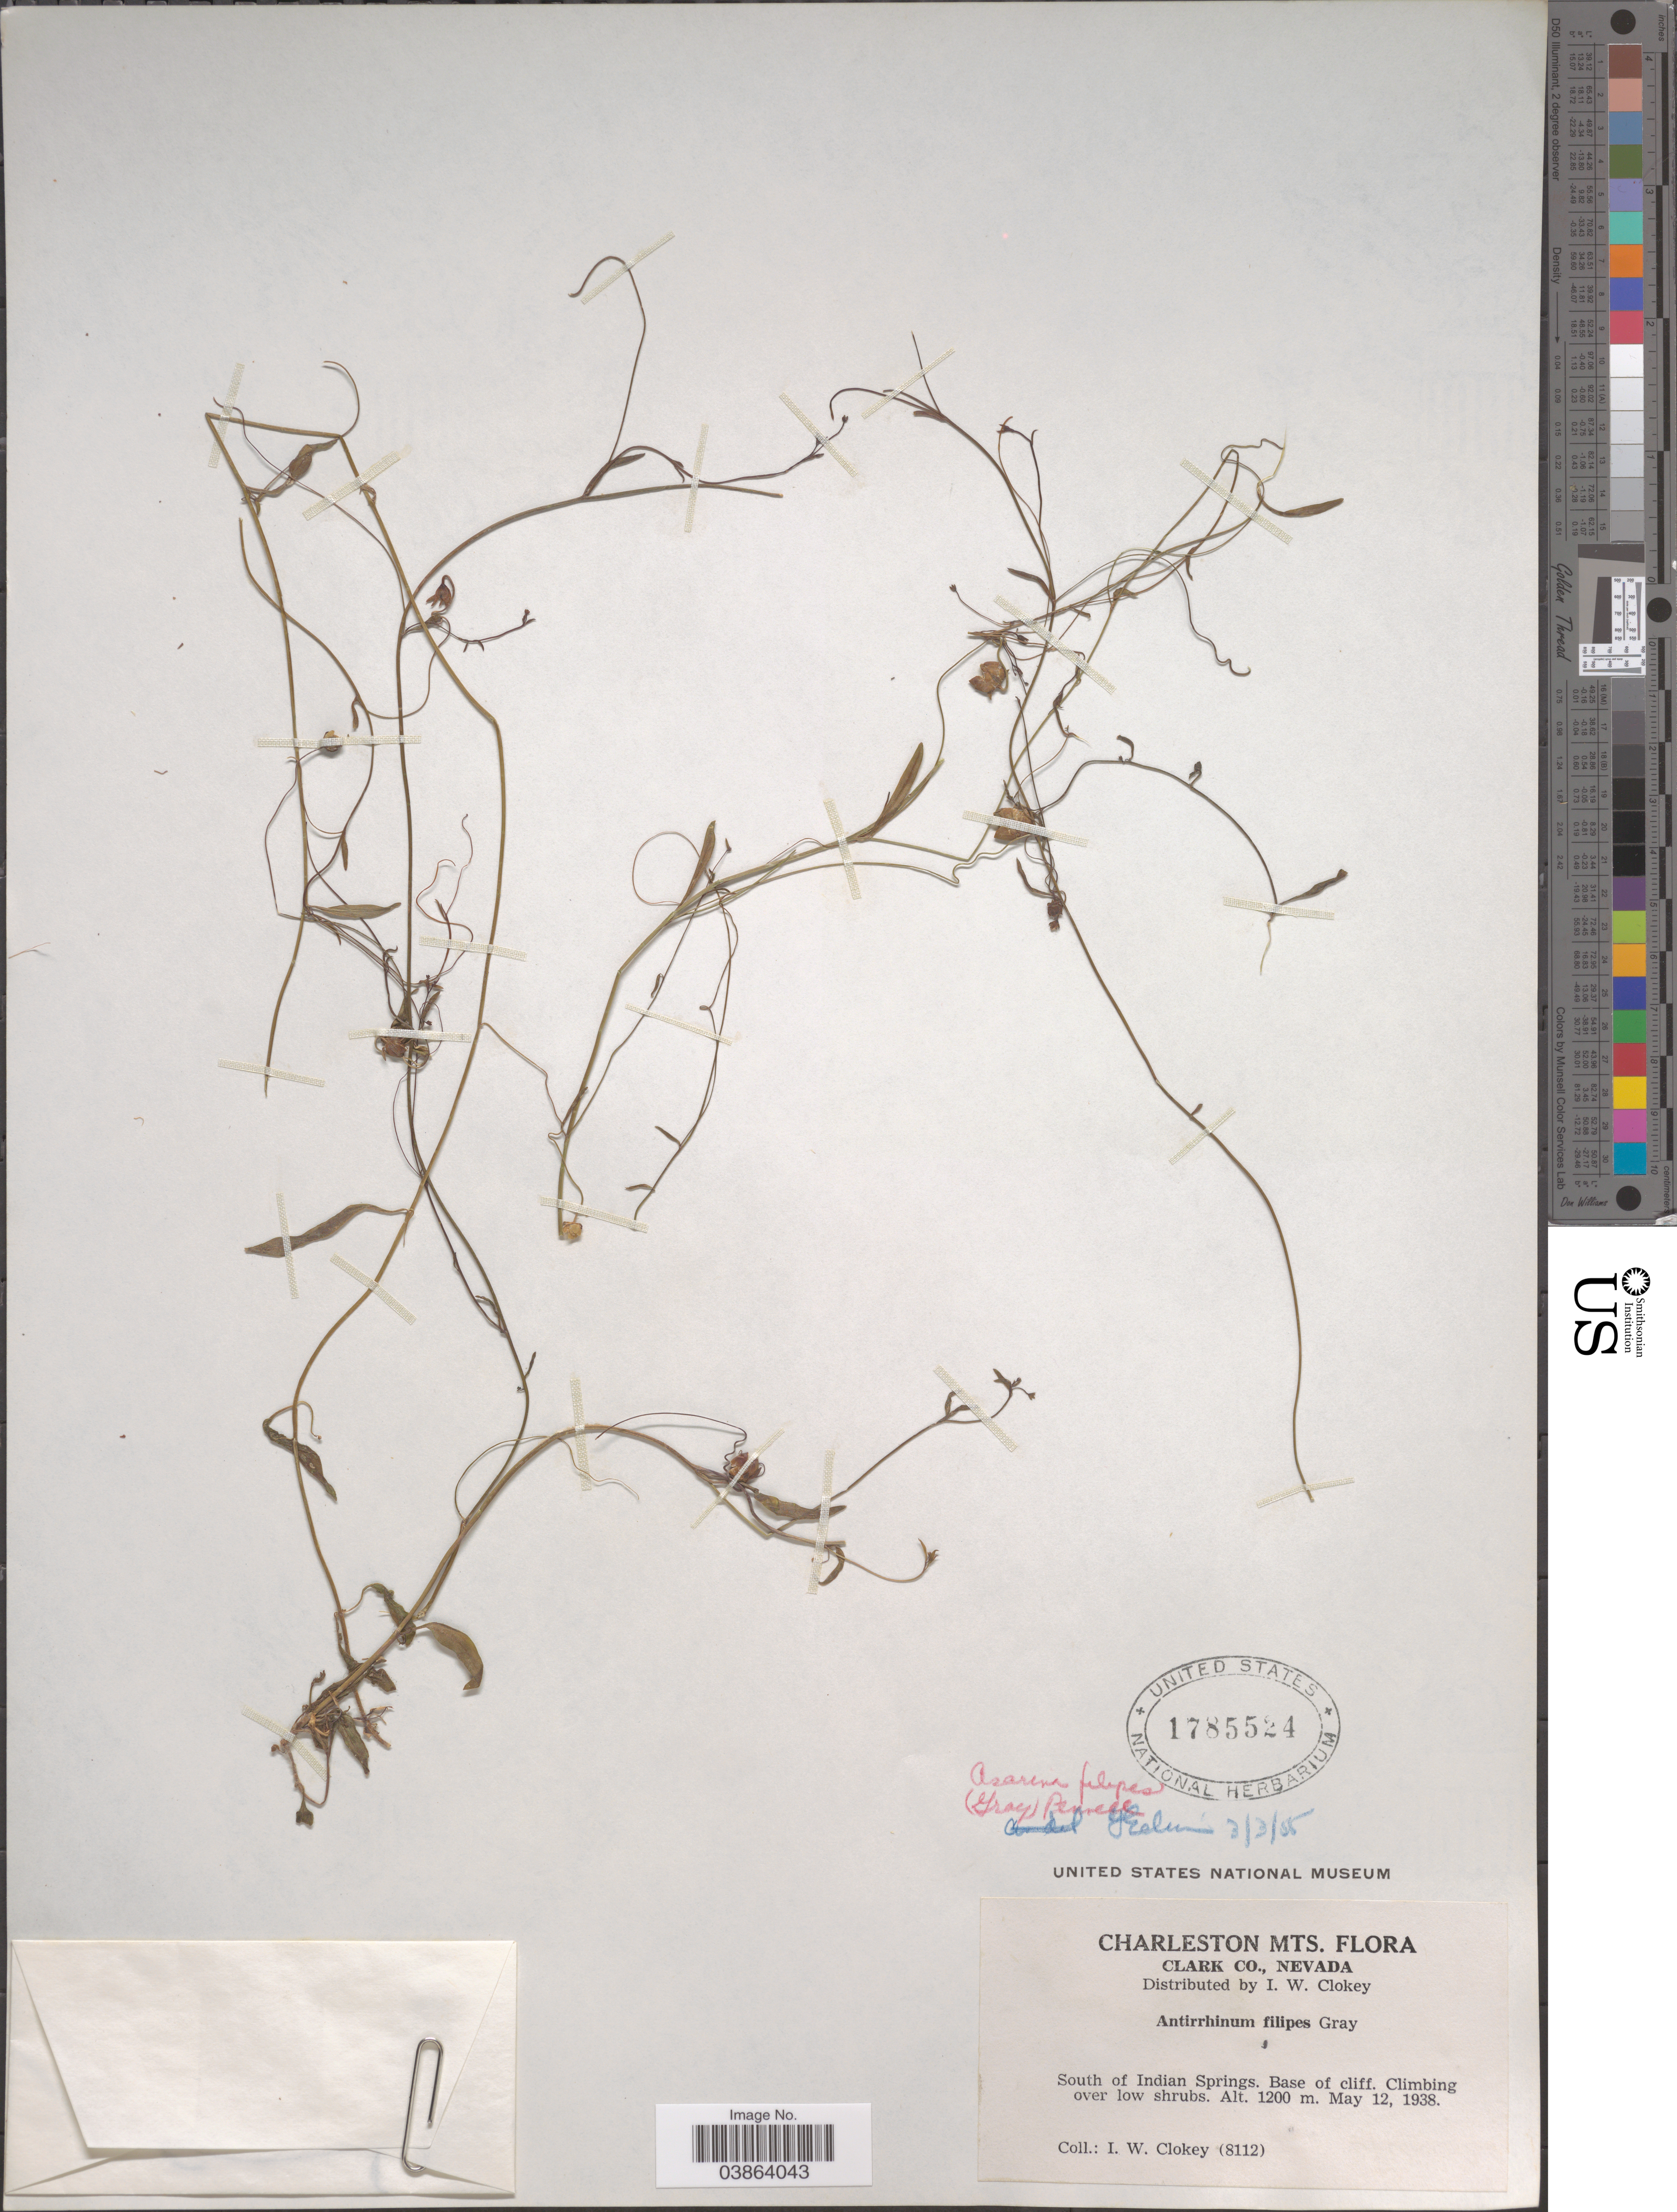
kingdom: Plantae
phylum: Tracheophyta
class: Magnoliopsida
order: Lamiales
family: Plantaginaceae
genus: Asarina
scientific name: Asarina filipes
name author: (A. Gray) Pennell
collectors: I. W. Clokey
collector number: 8112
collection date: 1938-05-12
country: United States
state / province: Nevada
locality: Charleston Mts. Clark Co. South of Indian Springs.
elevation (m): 1200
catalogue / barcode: US 1785524